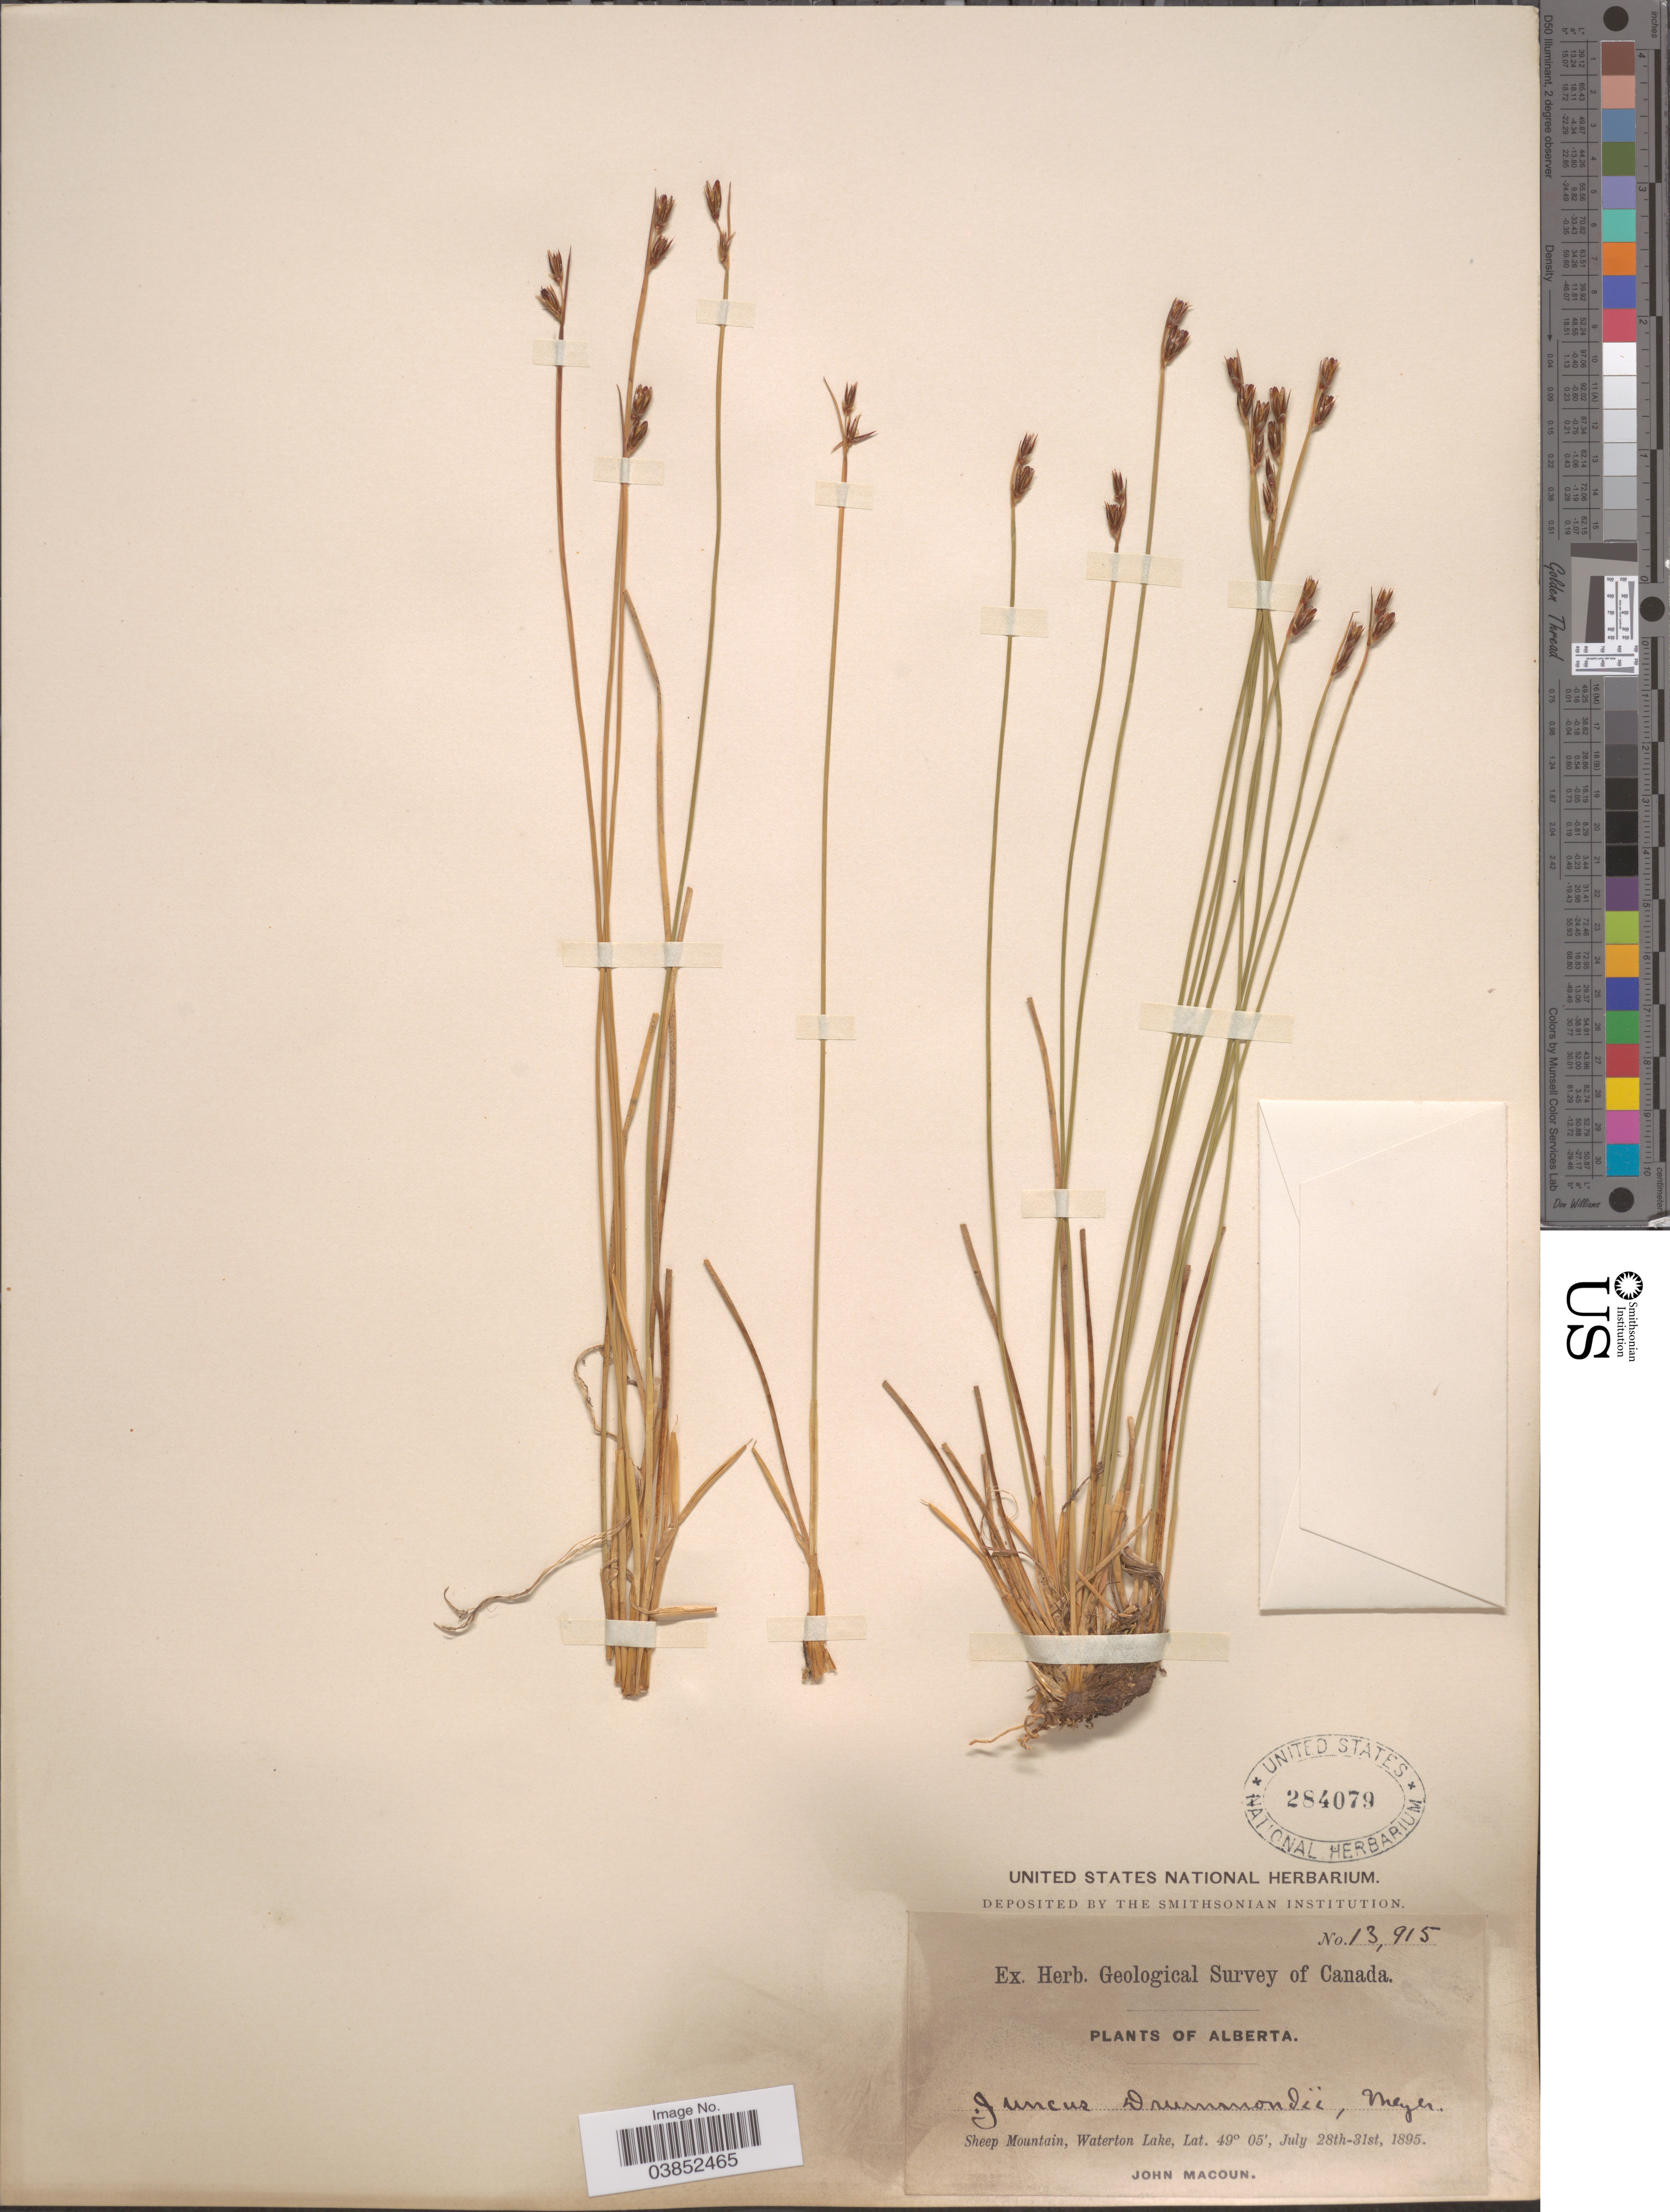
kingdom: Plantae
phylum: Tracheophyta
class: Liliopsida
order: Poales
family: Juncaceae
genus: Juncus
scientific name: Juncus drummondii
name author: E. Mey.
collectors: J. Macoun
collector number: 13915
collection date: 1895-07-28/1895-08-31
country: Canada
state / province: Alberta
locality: Sheep Mountain, Waterton Lake.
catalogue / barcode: US 284079